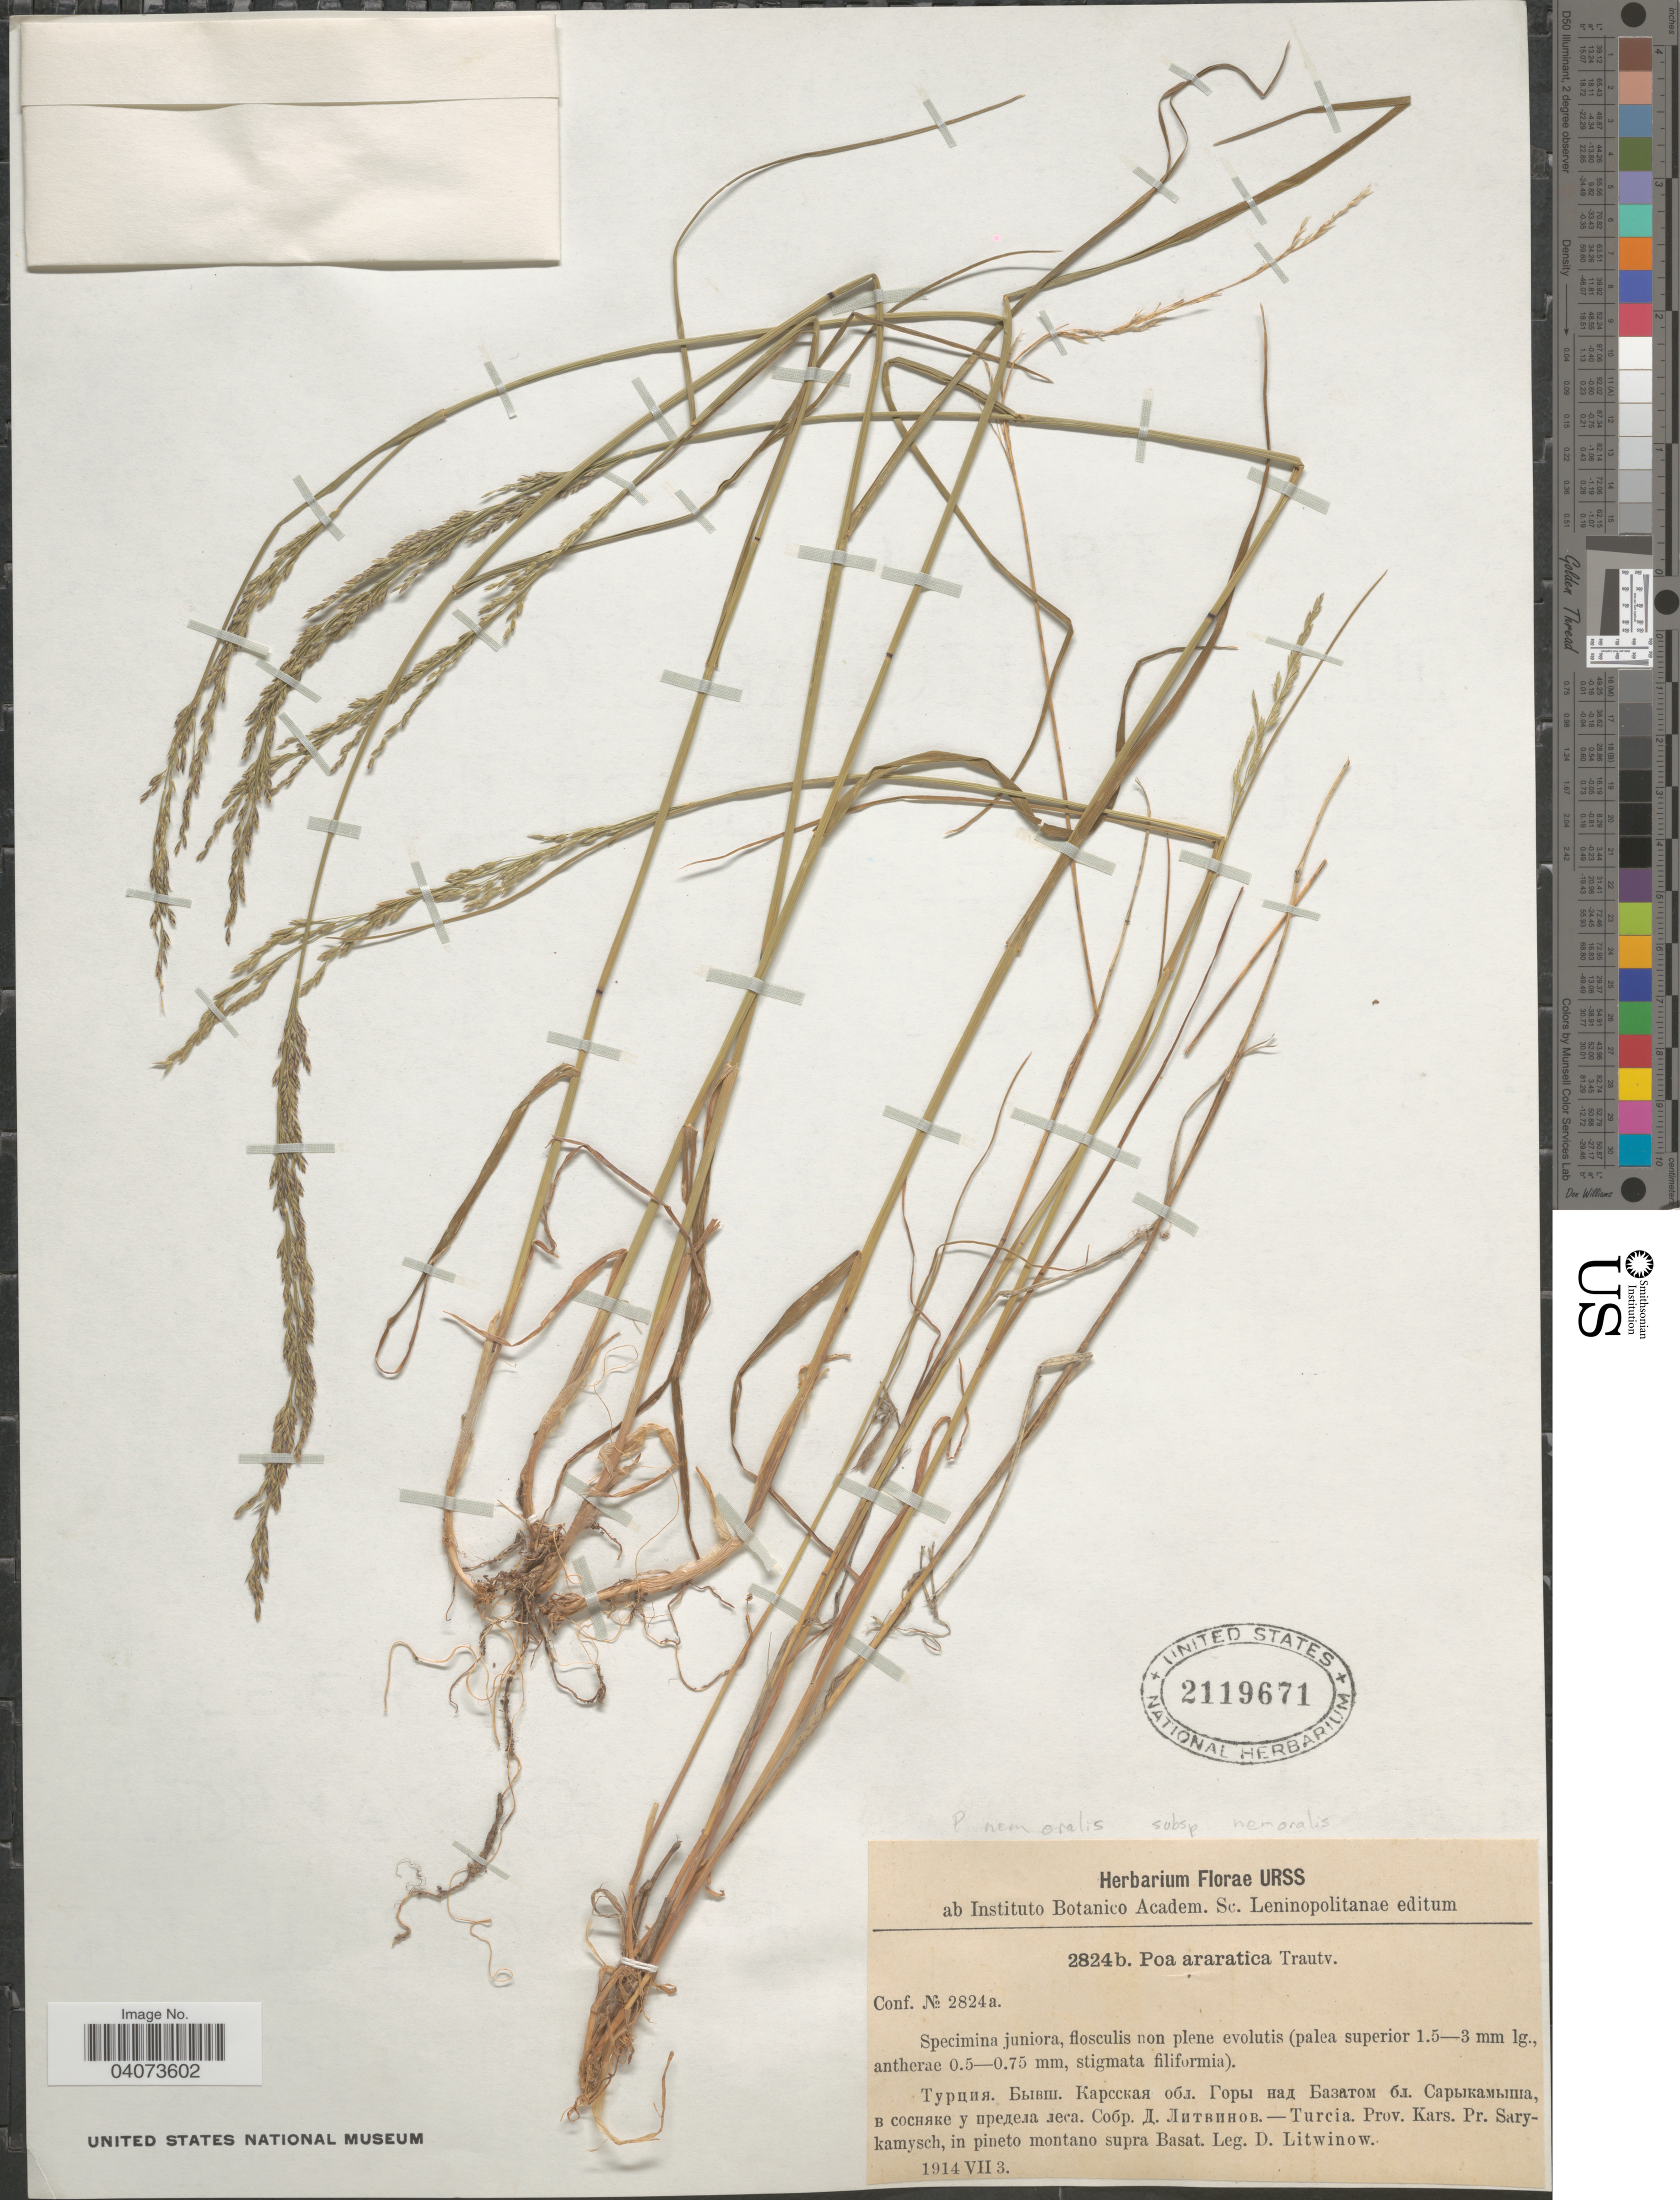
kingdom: Plantae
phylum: Tracheophyta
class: Liliopsida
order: Poales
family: Poaceae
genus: Poa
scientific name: Poa nemoralis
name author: L.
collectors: D. Litwinow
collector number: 2824b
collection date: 1914-07-03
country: Turkey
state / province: Kars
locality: X- Turcia. Pr. Sarykamysch, in pineto montano supra Basat.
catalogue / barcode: US 2119671